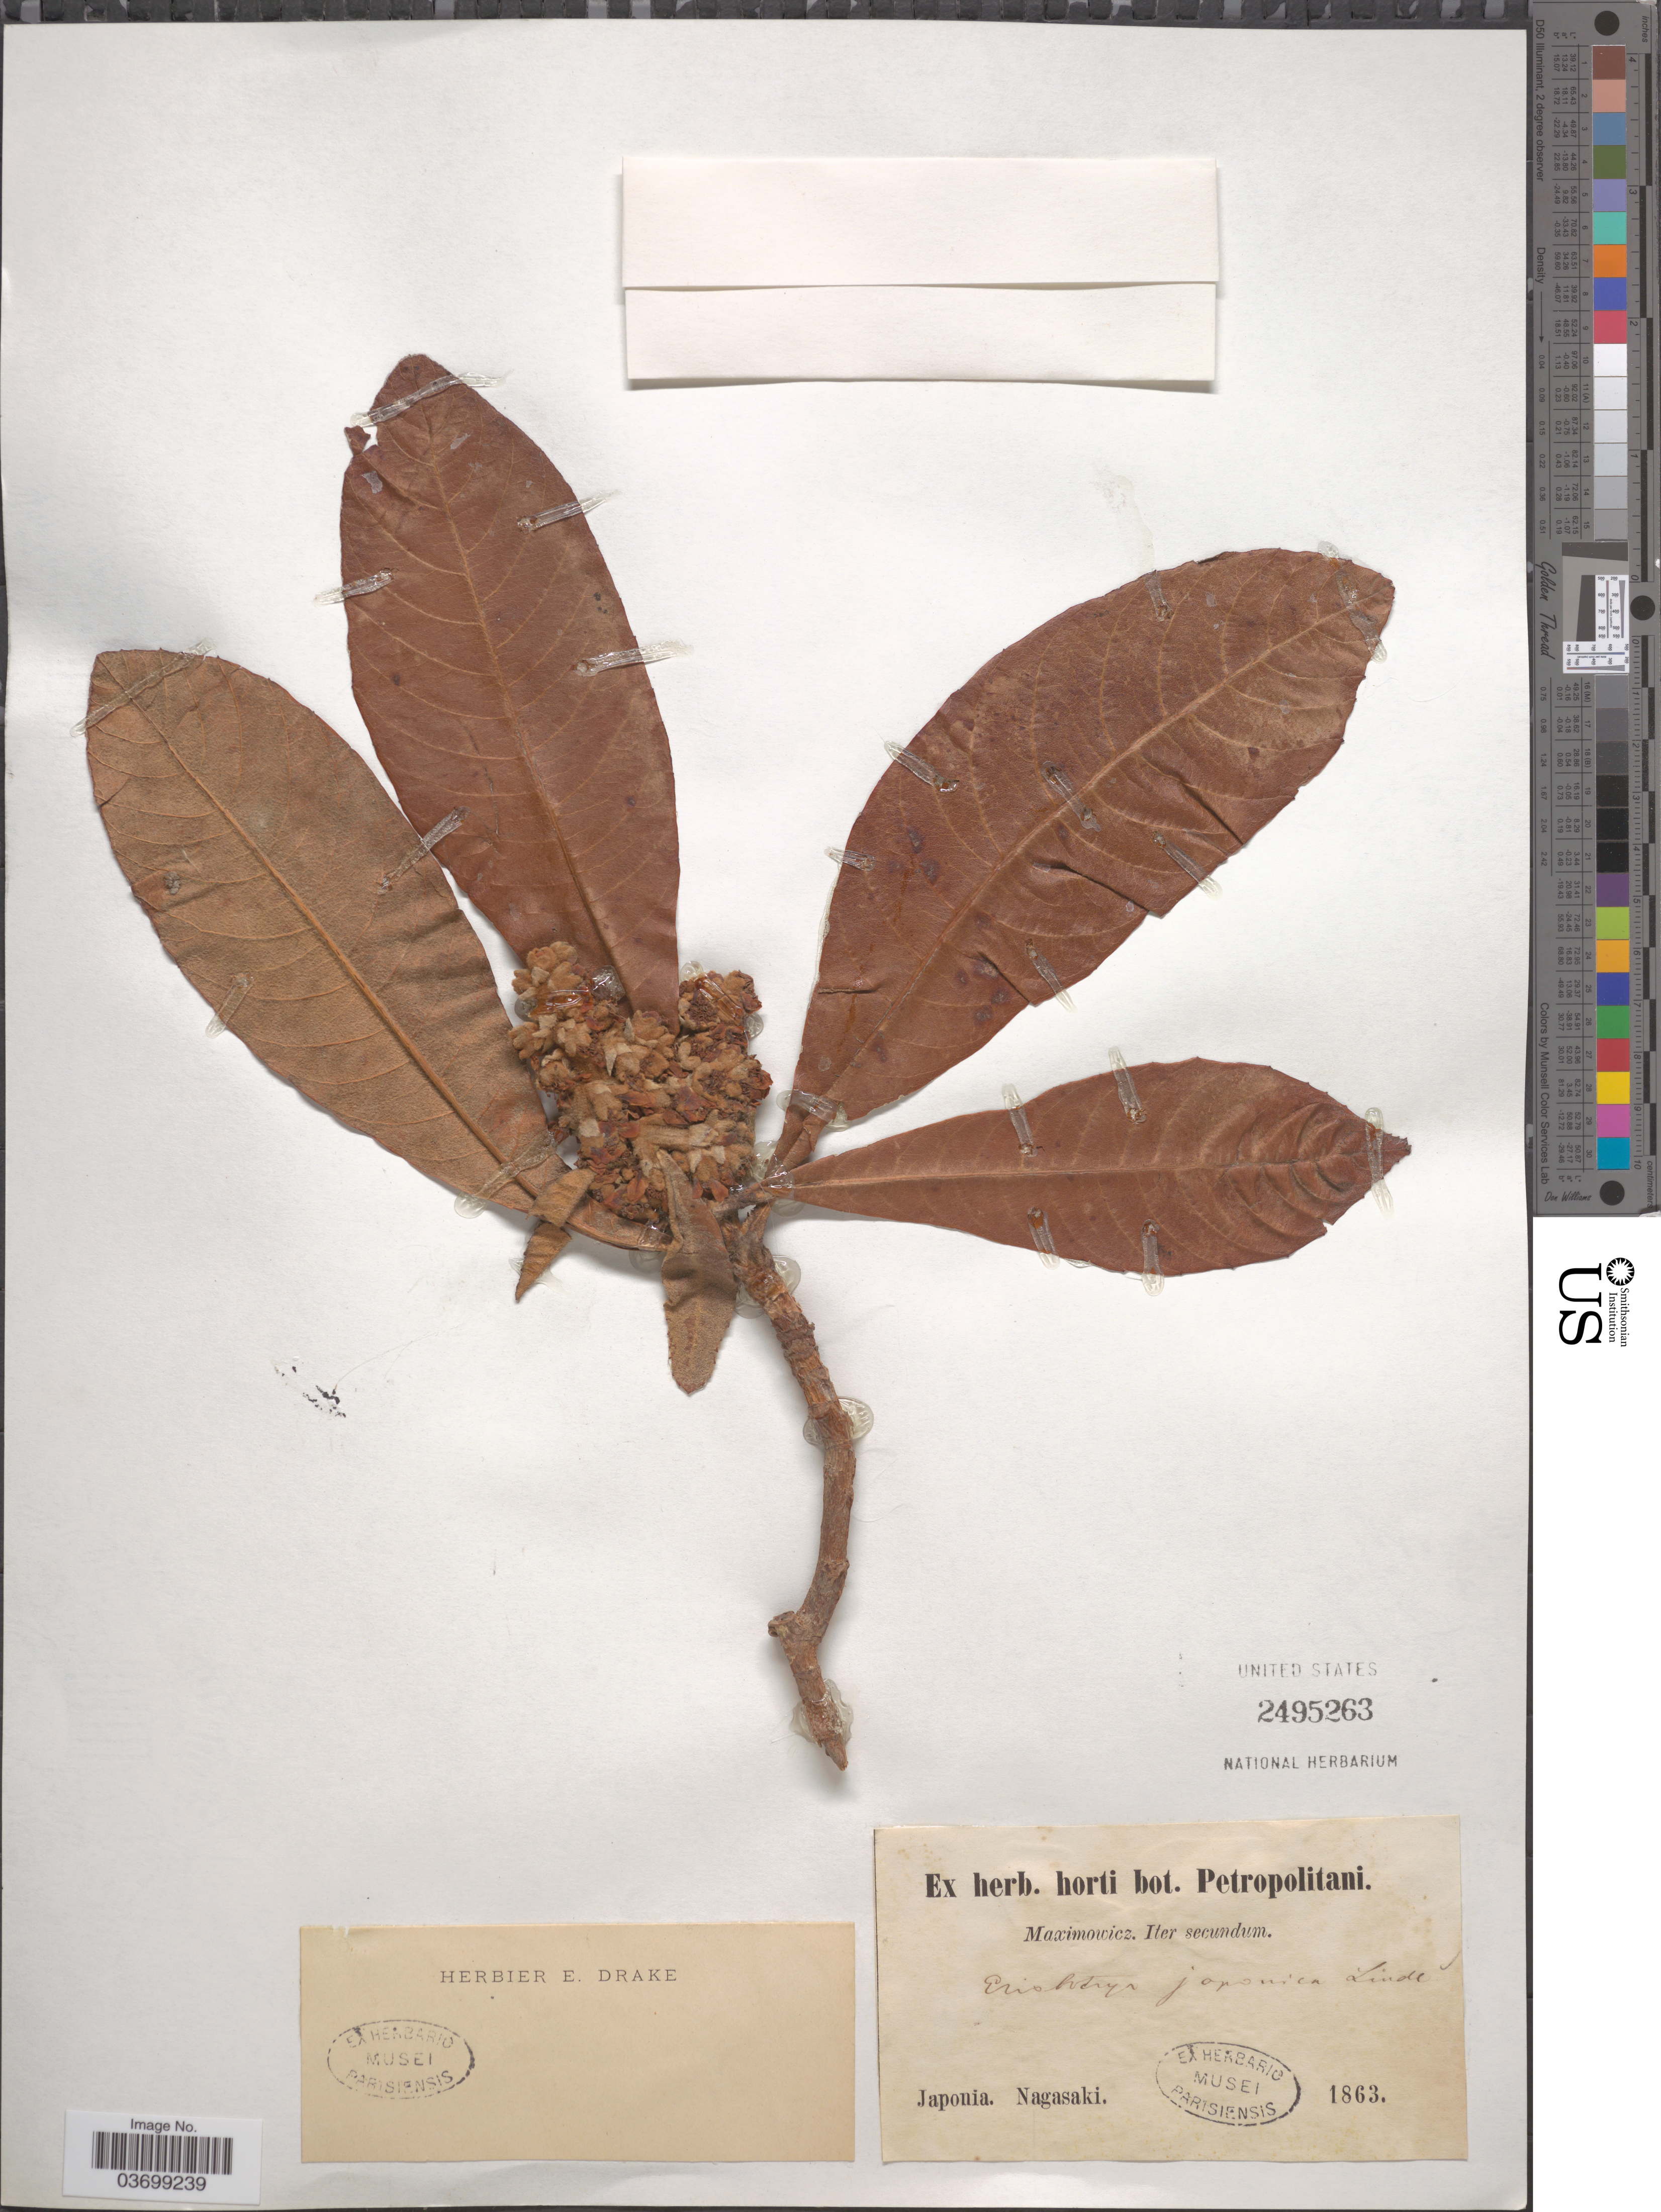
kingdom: Plantae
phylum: Tracheophyta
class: Magnoliopsida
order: Rosales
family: Rosaceae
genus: Rhaphiolepis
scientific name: Rhaphiolepis bibas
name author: (Lour.) Galasso & Banfi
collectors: Maximowicz, --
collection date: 1863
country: Japan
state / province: Nagasaki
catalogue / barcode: US 2495263